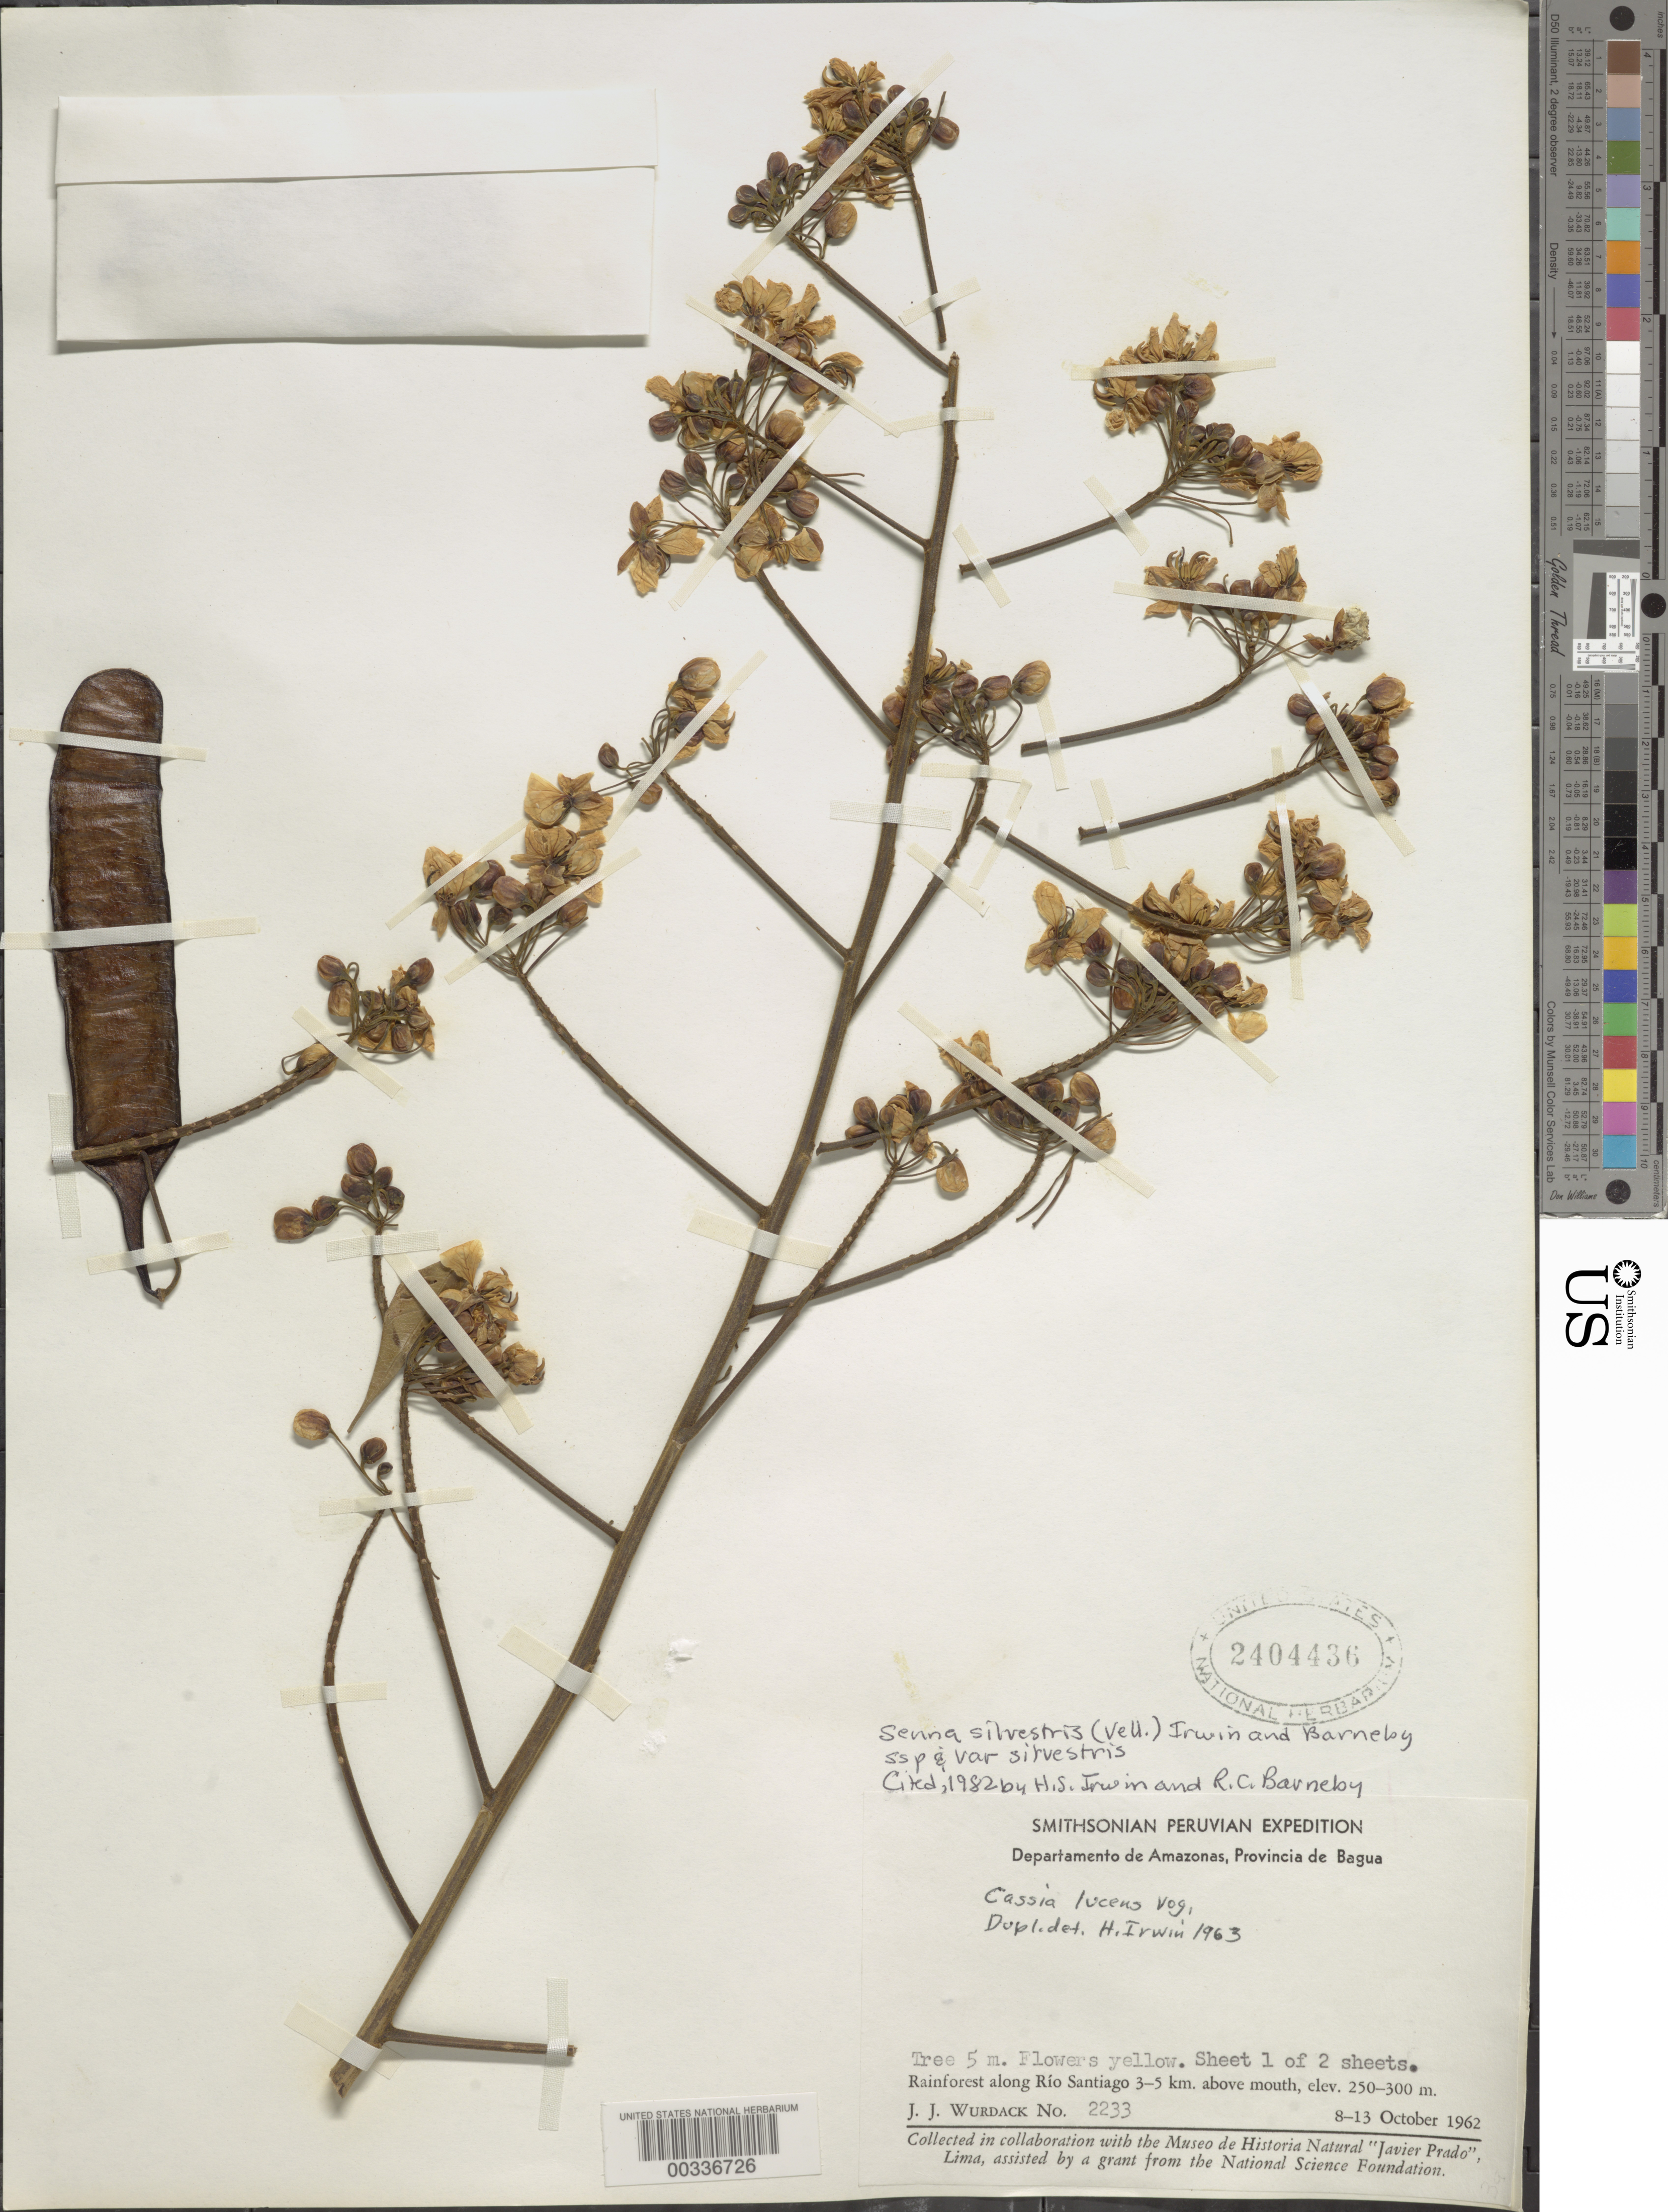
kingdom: Plantae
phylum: Tracheophyta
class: Magnoliopsida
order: Fabales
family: Fabaceae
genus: Senna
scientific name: Senna silvestris var. silvestris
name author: (Vell.) H.S. Irwin & Barneby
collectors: J. J. Wurdack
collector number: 2233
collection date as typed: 08 Oct 1962 to 13 Oct 1962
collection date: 1962-10-08/1962-10-13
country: Peru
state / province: Amazonas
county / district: Bagua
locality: along Río Santiago 3-5 km above mouth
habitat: Rainforest along river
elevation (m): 250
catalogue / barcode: US 2404436